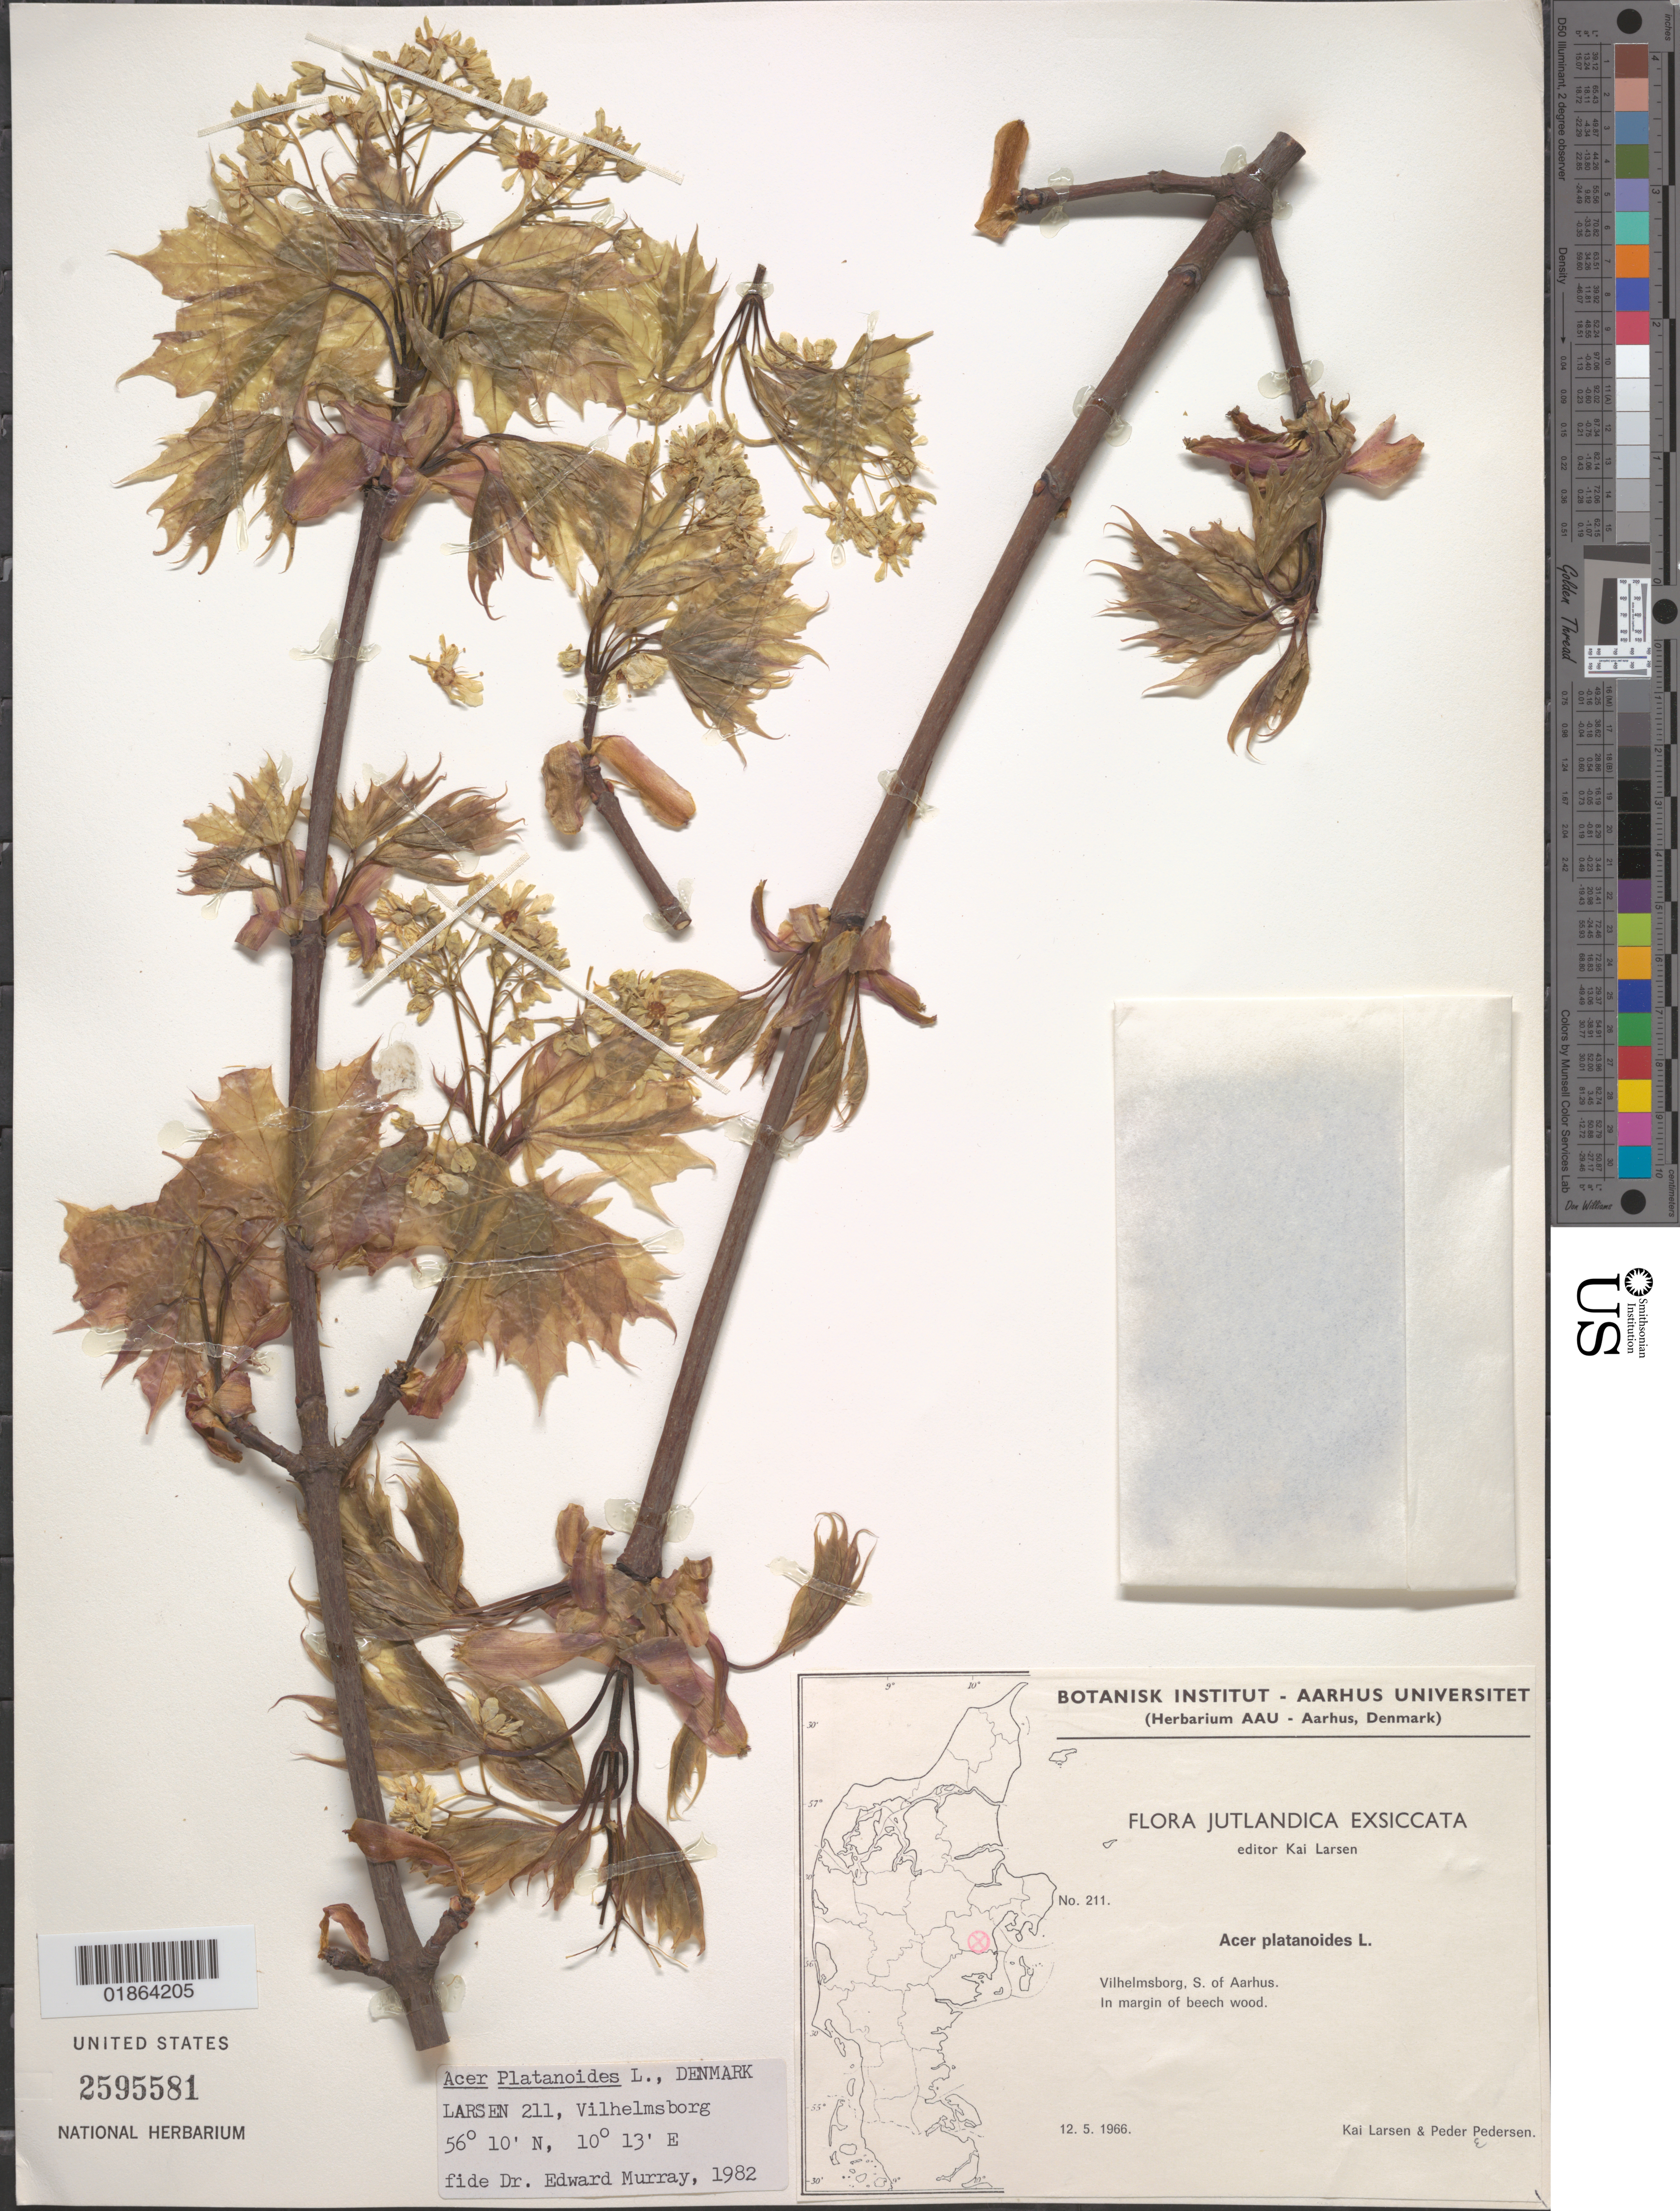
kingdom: Plantae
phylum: Tracheophyta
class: Magnoliopsida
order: Sapindales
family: Sapindaceae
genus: Acer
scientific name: Acer platanoides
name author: L.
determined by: Murray, Edward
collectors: K. Larsen & P. Pedersen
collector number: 211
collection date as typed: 12. 5. 1966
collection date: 1966-05-12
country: Denmark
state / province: Midtjylland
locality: Vilhelmsborg, S of Aarhus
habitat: In margin of beech wood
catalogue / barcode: US 2595581